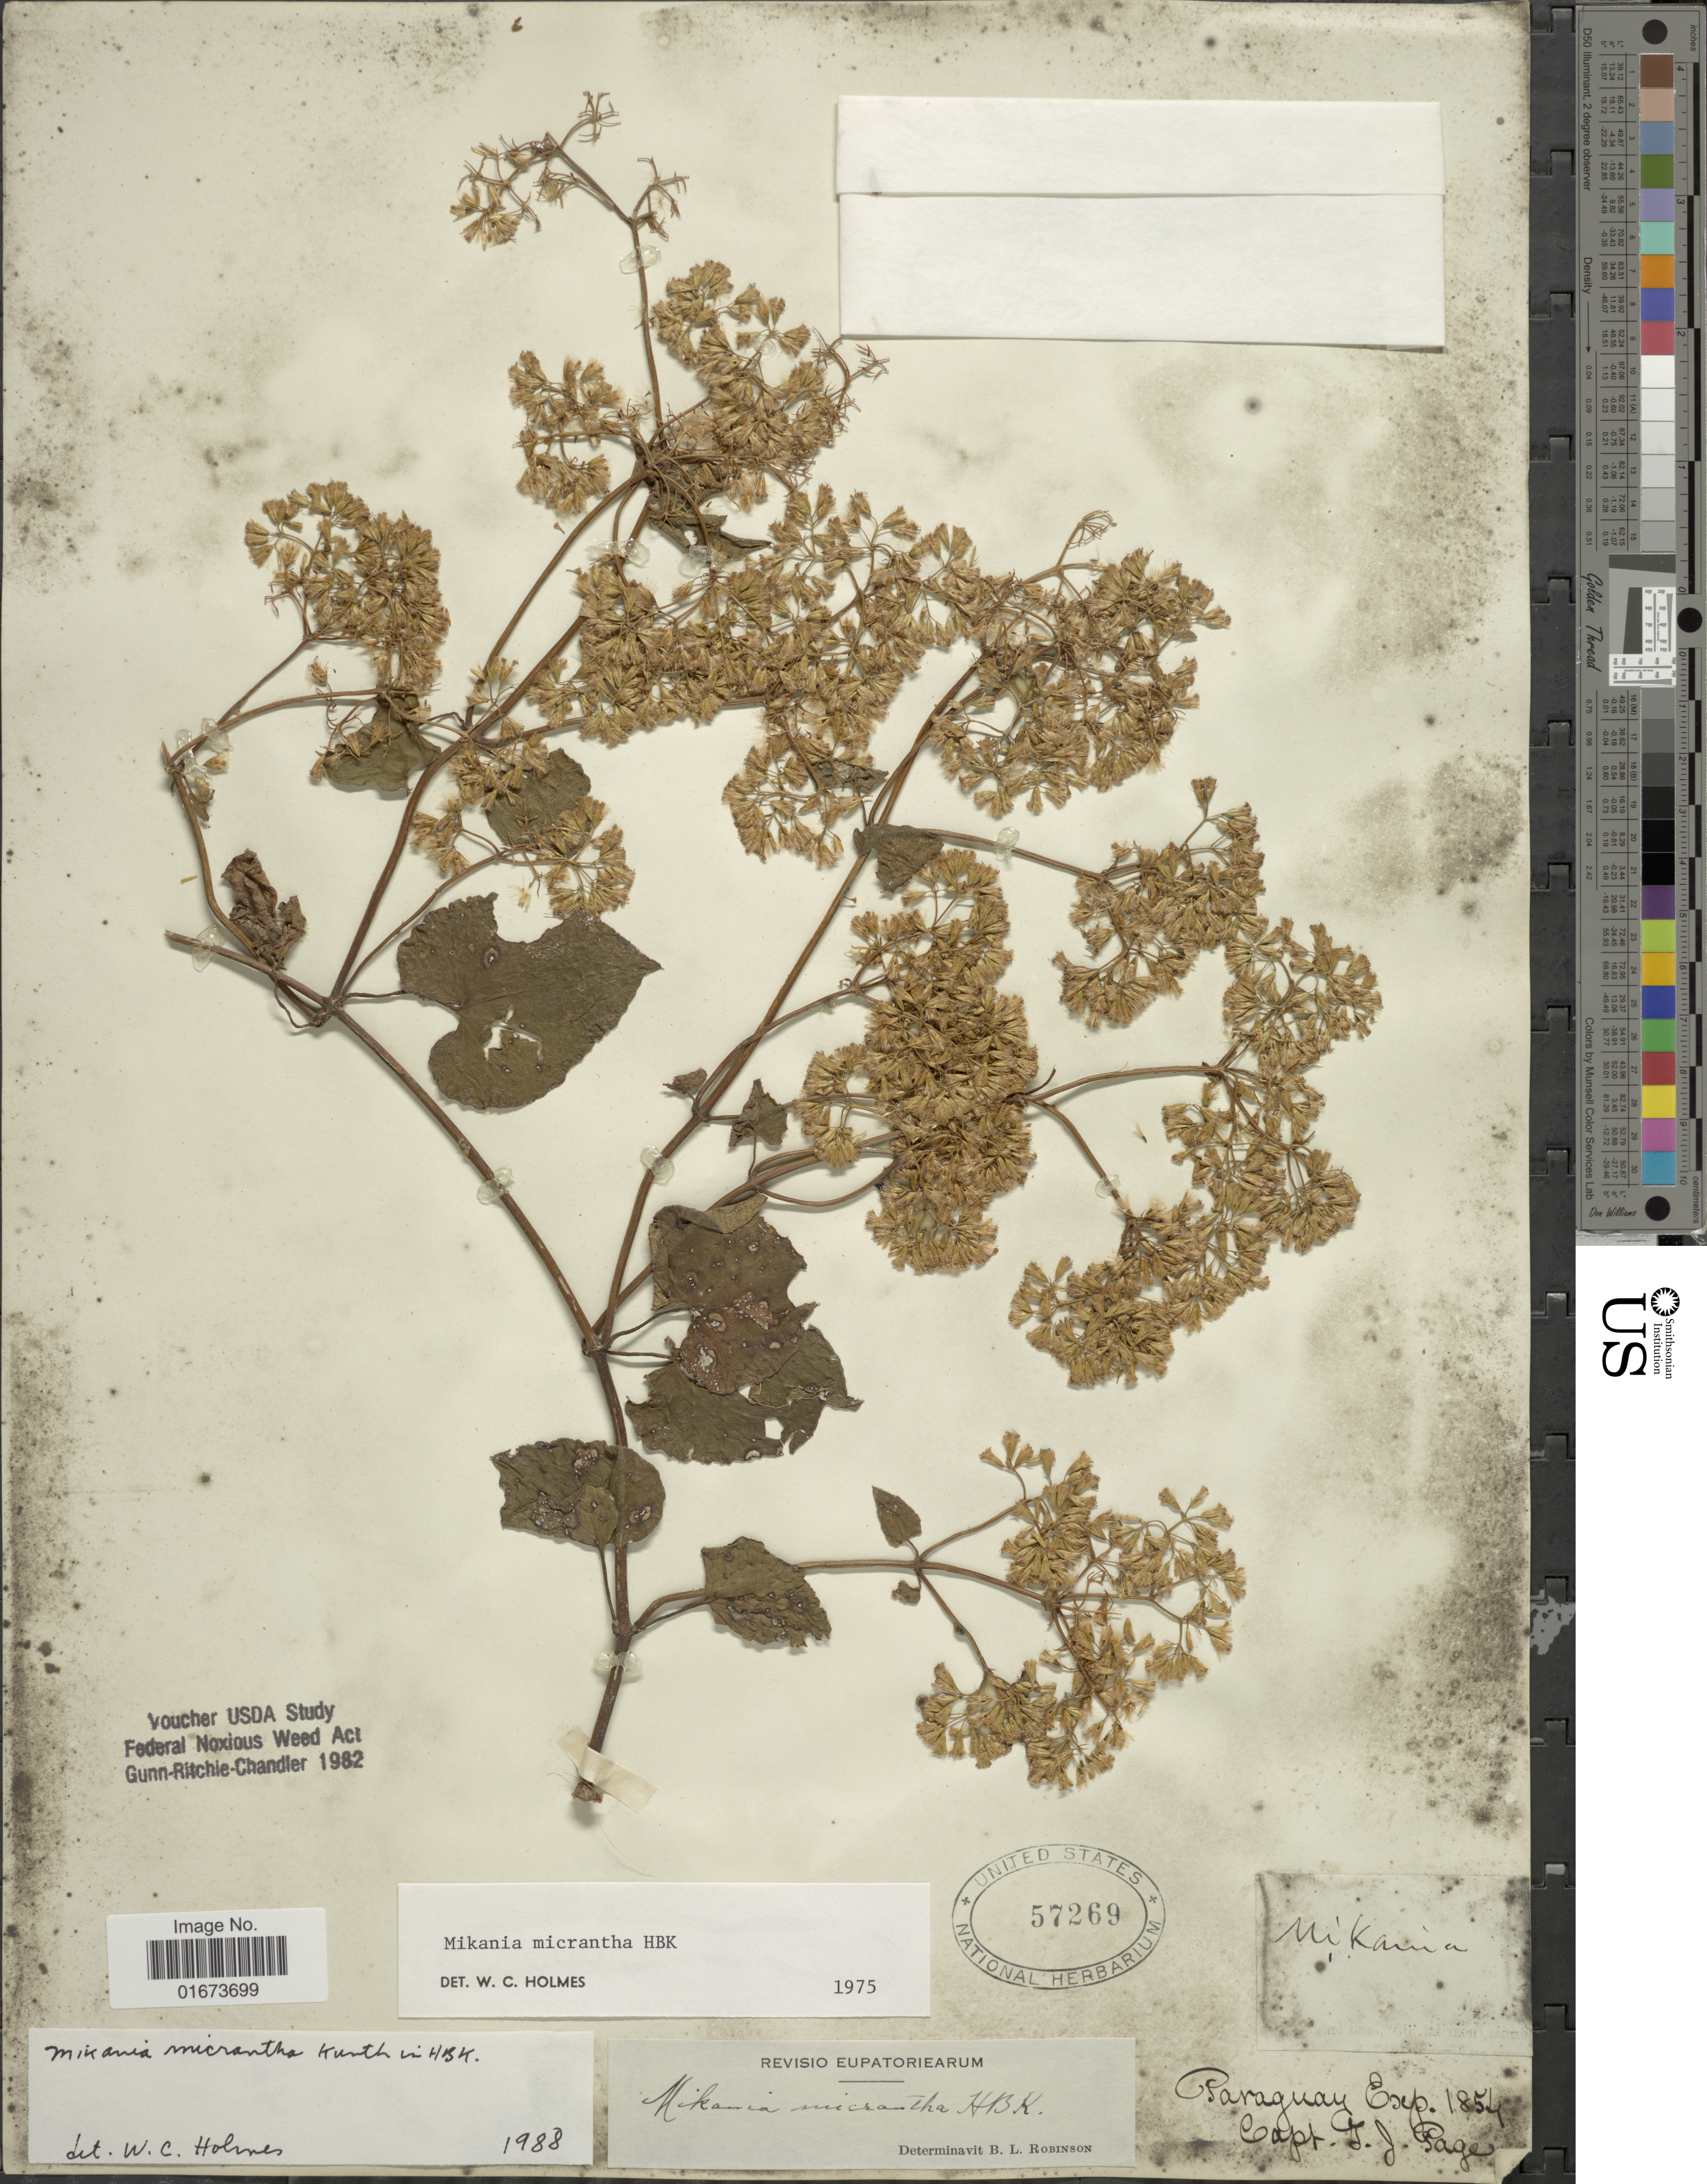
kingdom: Plantae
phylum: Tracheophyta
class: Magnoliopsida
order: Asterales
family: Asteraceae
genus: Mikania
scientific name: Mikania micrantha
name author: Kunth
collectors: T. J. Page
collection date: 1884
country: Paraguay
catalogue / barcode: US 57269